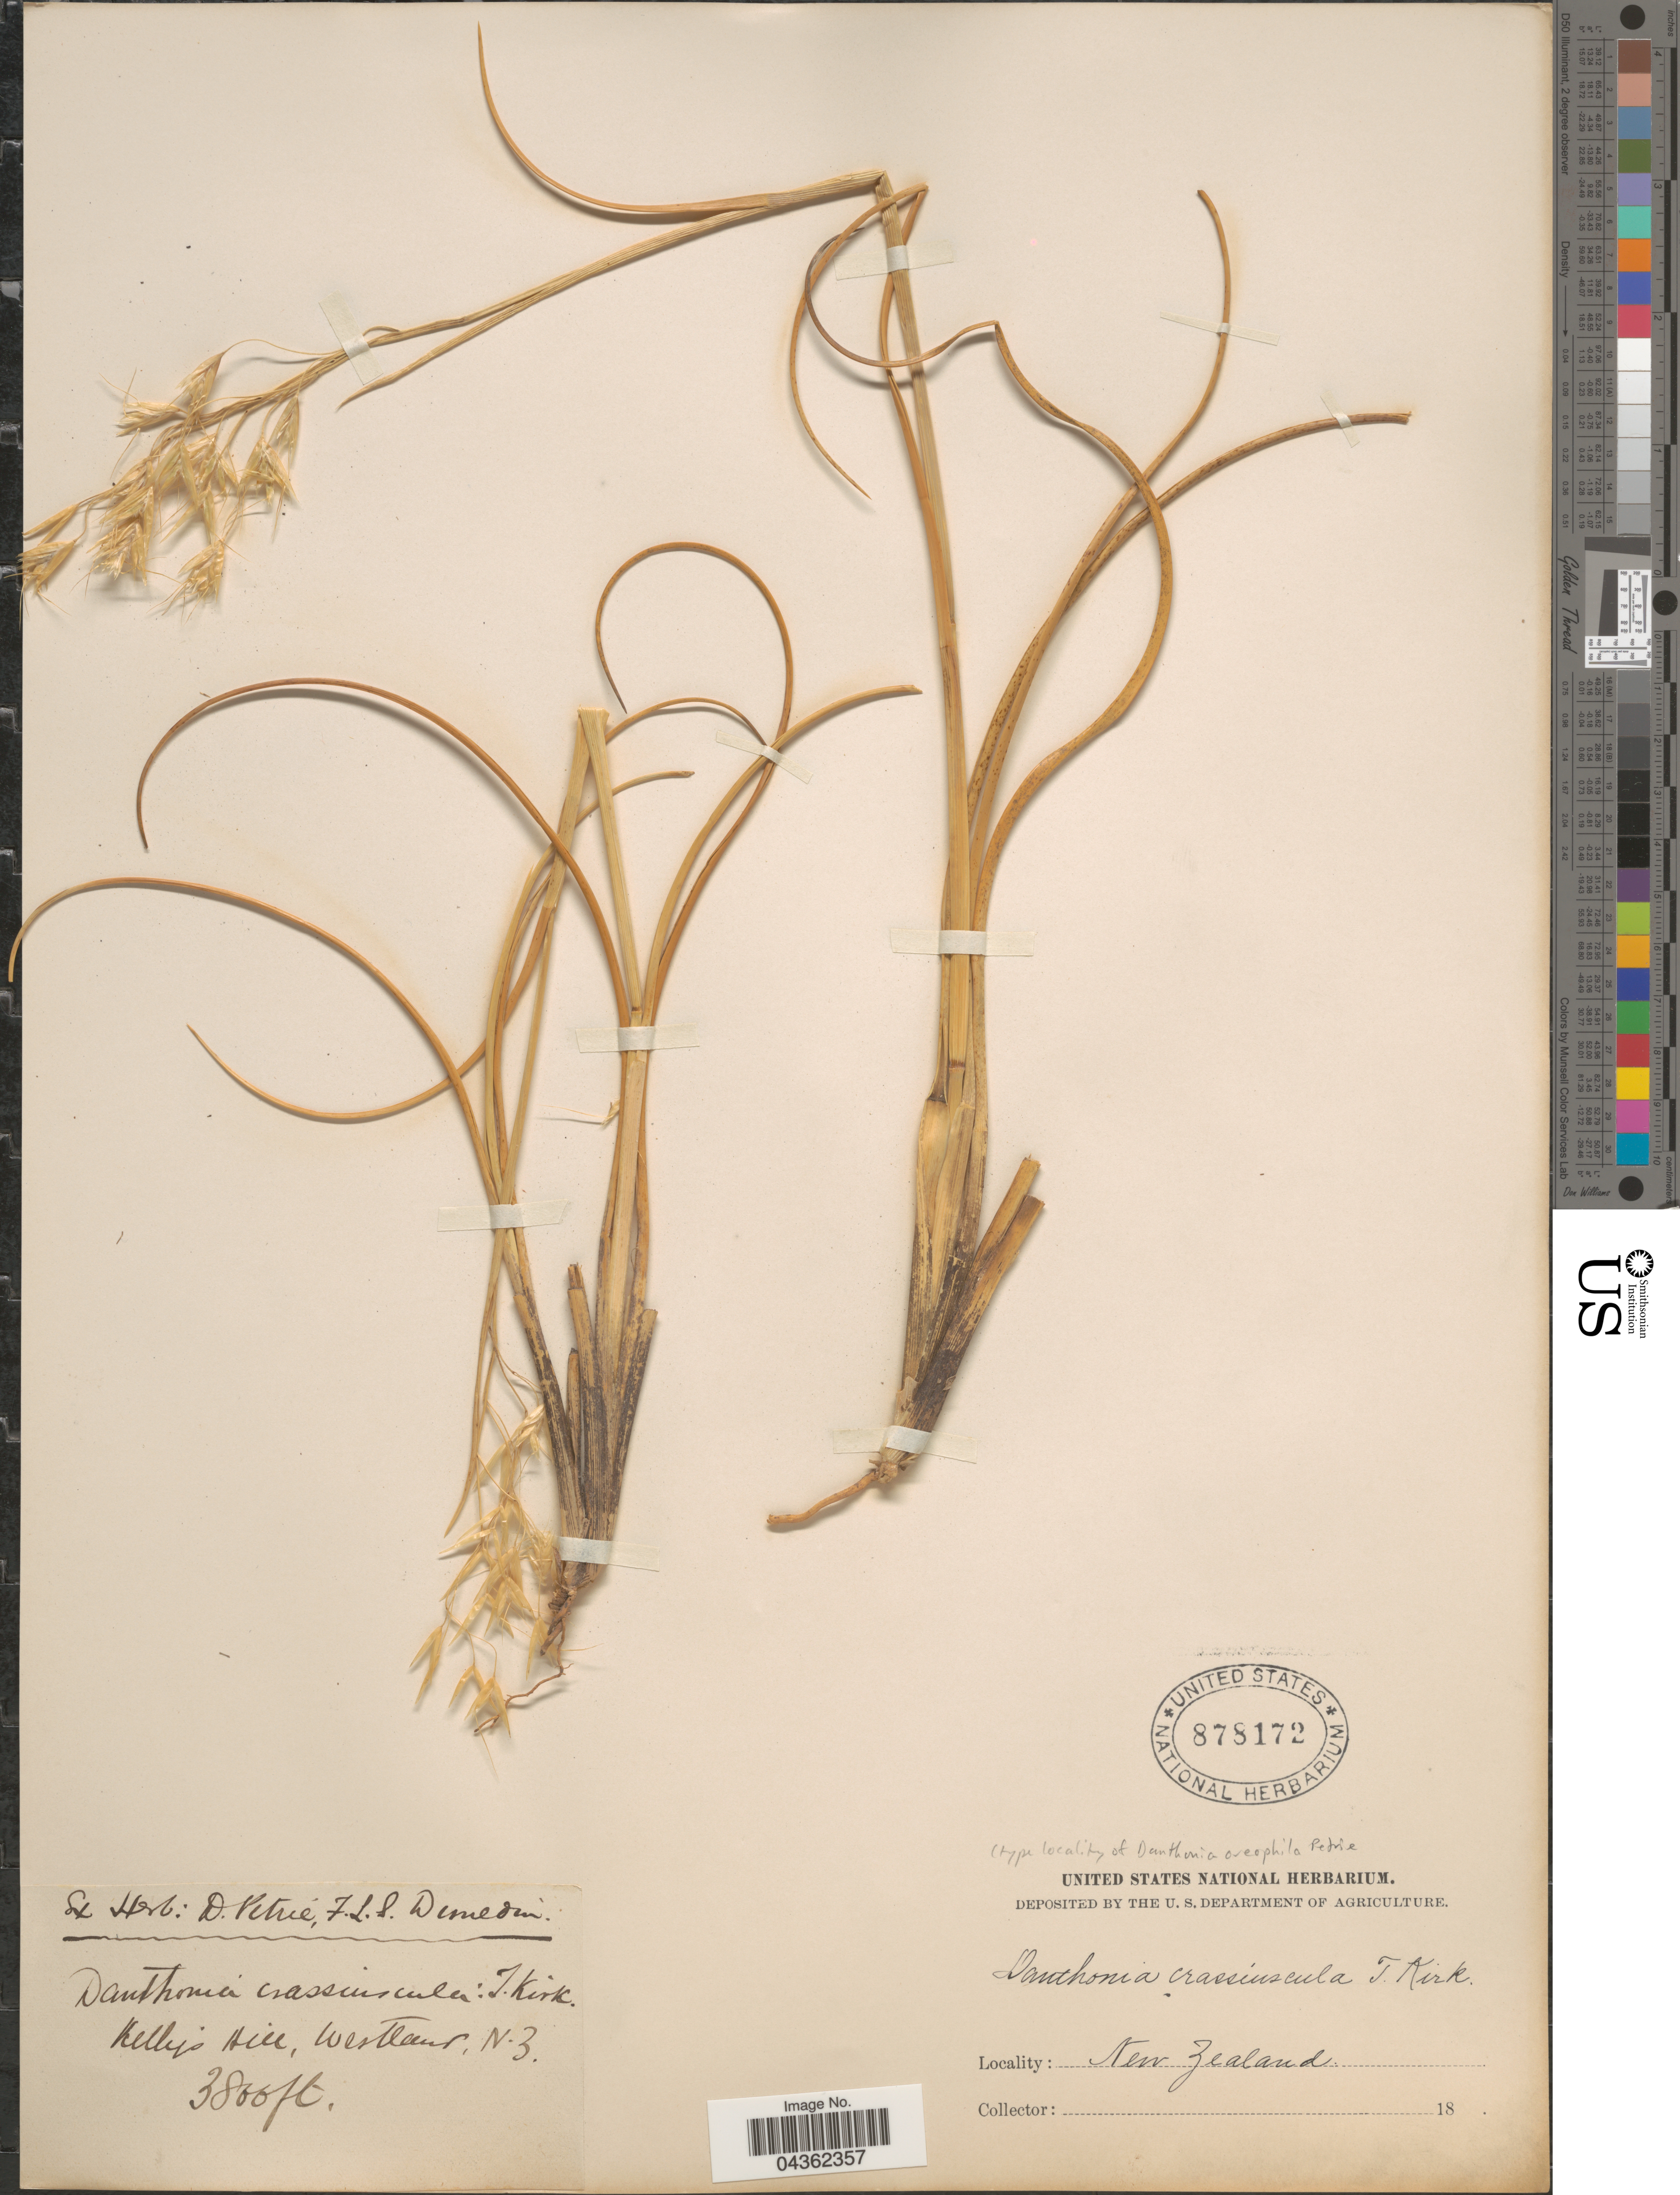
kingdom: Plantae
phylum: Tracheophyta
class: Liliopsida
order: Poales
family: Poaceae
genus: Chionochloa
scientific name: Chionochloa crassiuscula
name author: (Kirk) Zotov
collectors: D. Petrie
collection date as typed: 18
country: New Zealand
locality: Kelly's Hill, Westland.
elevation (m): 1158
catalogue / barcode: US 878172